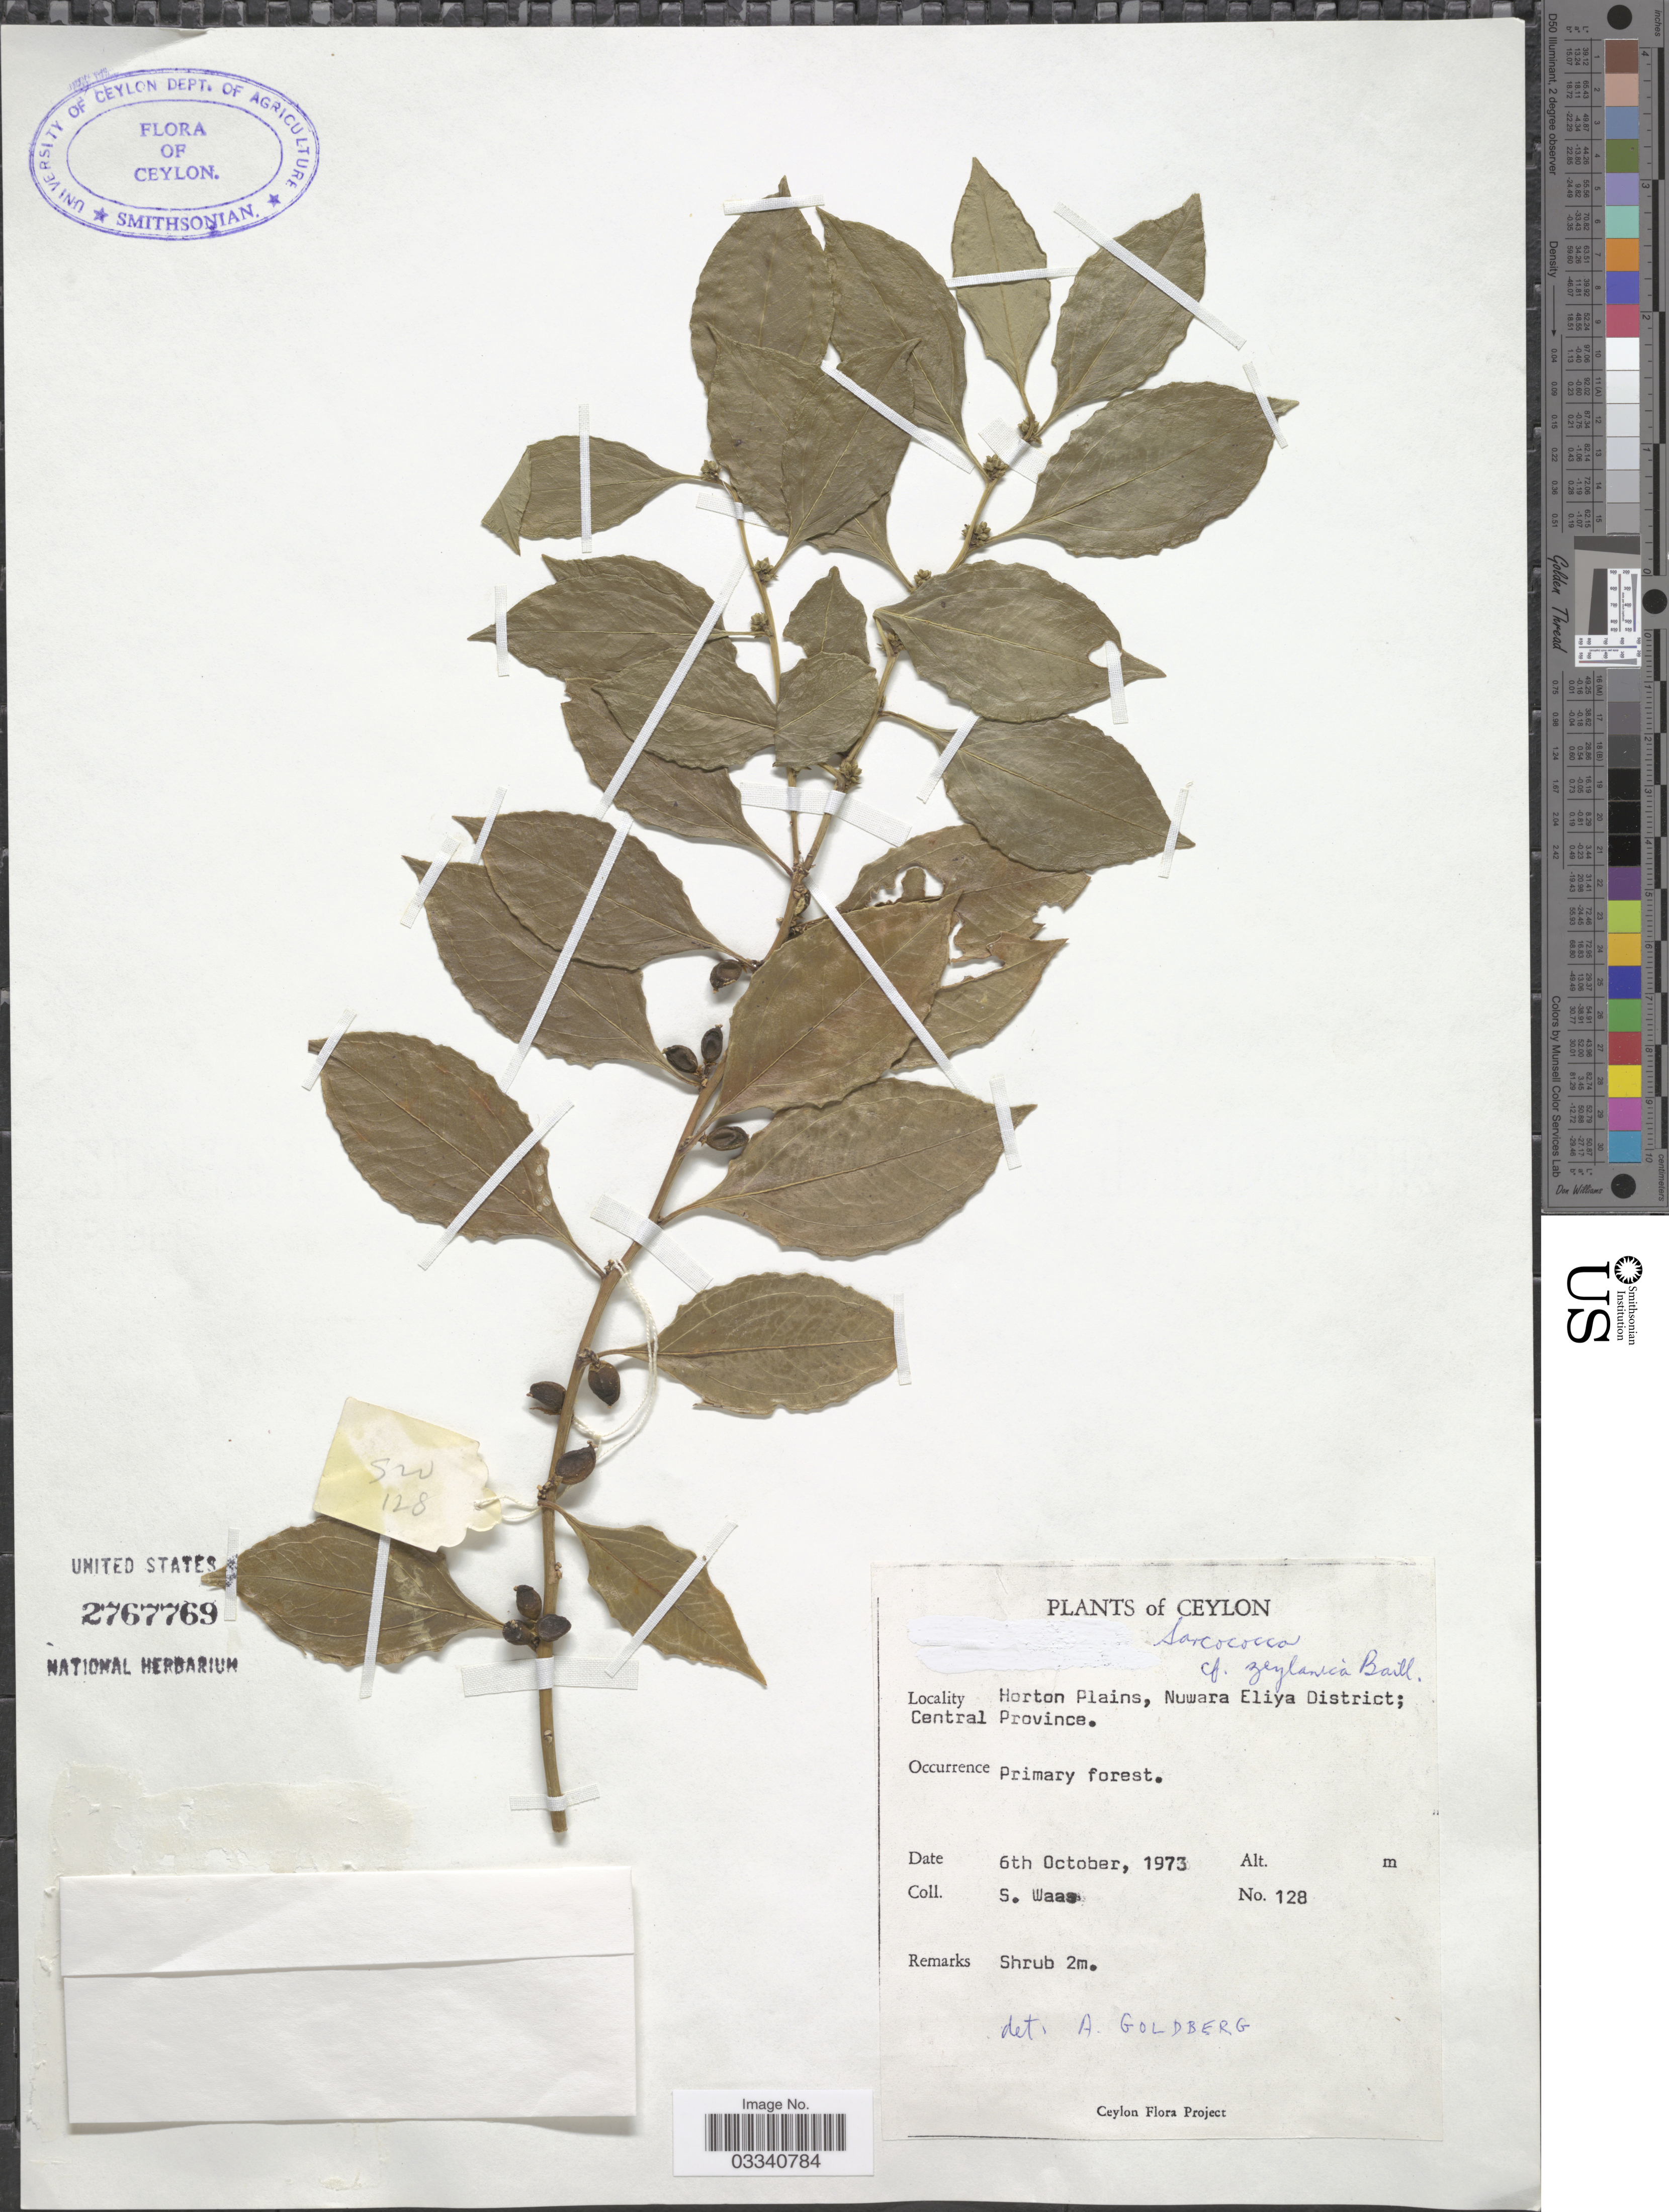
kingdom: Plantae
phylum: Tracheophyta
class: Magnoliopsida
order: Buxales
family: Buxaceae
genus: Sarcococca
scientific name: Sarcococca zeylanica var. zeylanica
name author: Baill.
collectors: S. Waas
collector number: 128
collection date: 1973-10-06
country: Sri Lanka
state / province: Central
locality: Ceylon. Horton Plains, Nuwara Eliya District.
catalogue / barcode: US 2767769